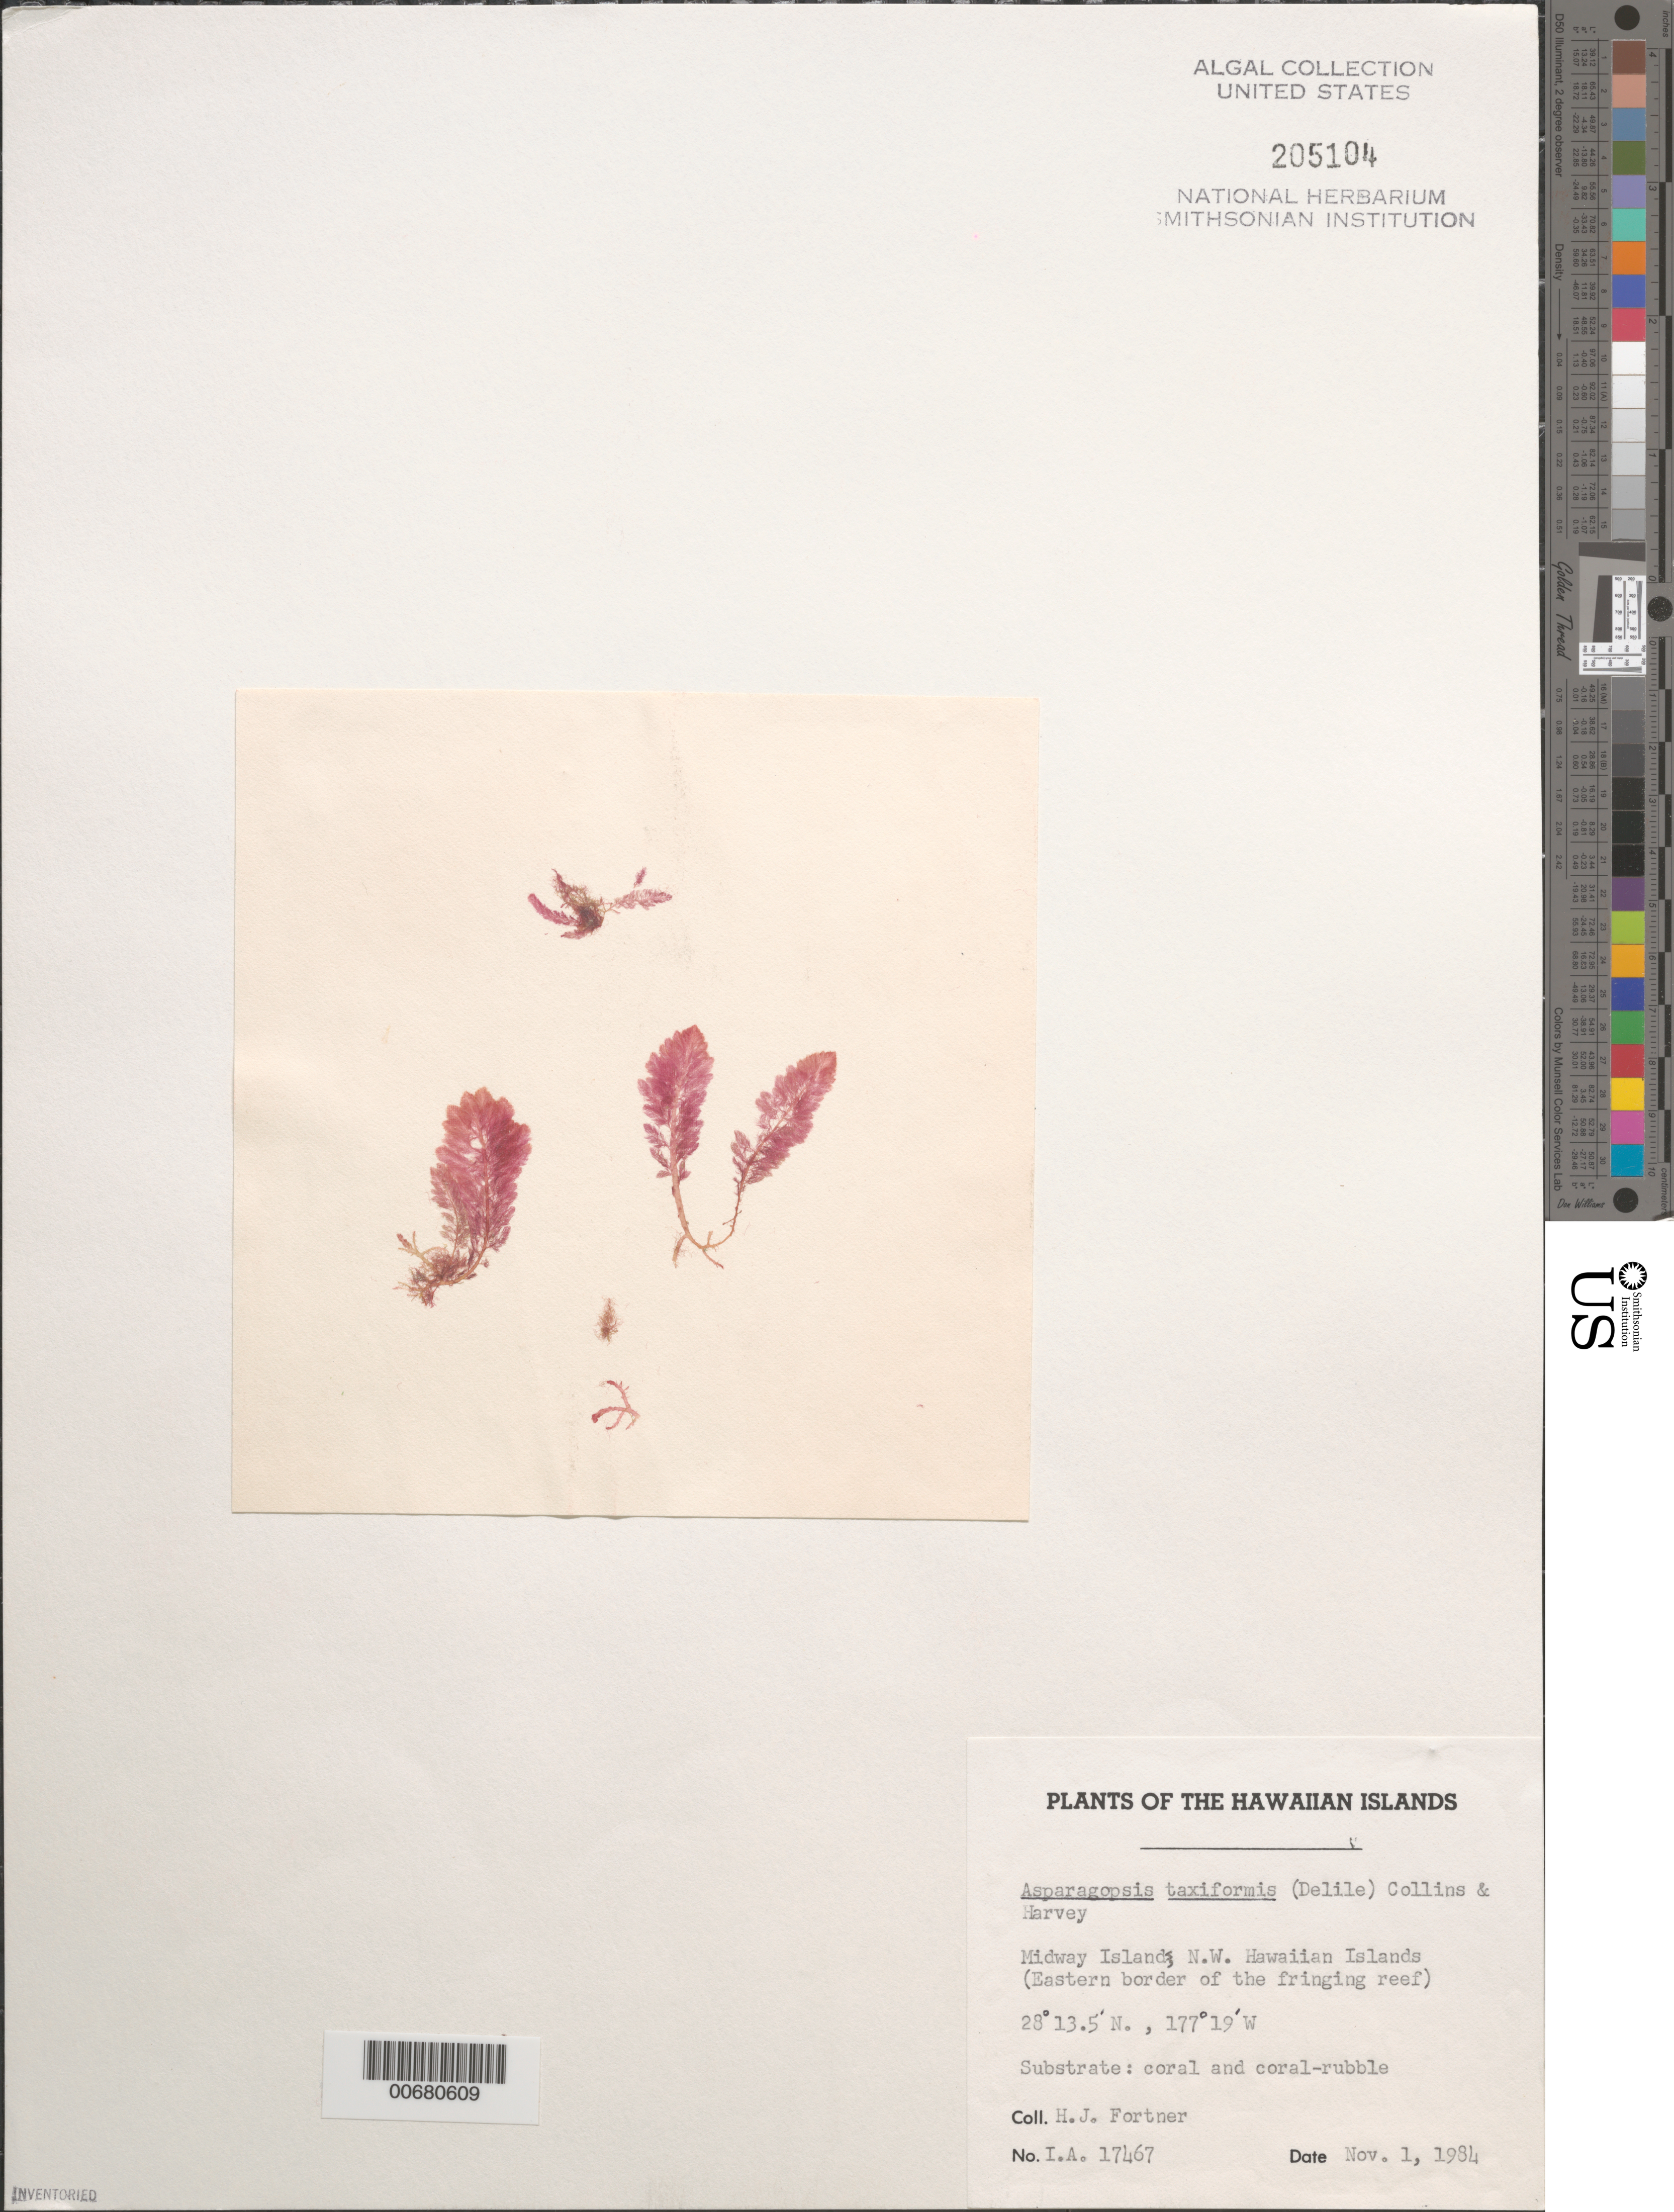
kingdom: Plantae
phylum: Rhodophyta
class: Florideophyceae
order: Bonnemaisoniales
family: Bonnemaisoniaceae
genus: Asparagopsis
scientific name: Asparagopsis taxiformis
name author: (Delile) Trevis.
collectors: H. Fortner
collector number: IAA 17467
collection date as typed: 01 Nov 1984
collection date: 1984-11-01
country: U.S. Administered Pacific Islands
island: Midway Atoll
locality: Eastern border of the fringing reef and east side, lagoon side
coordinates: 28 13.5' N, 177 19' W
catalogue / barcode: US 205104